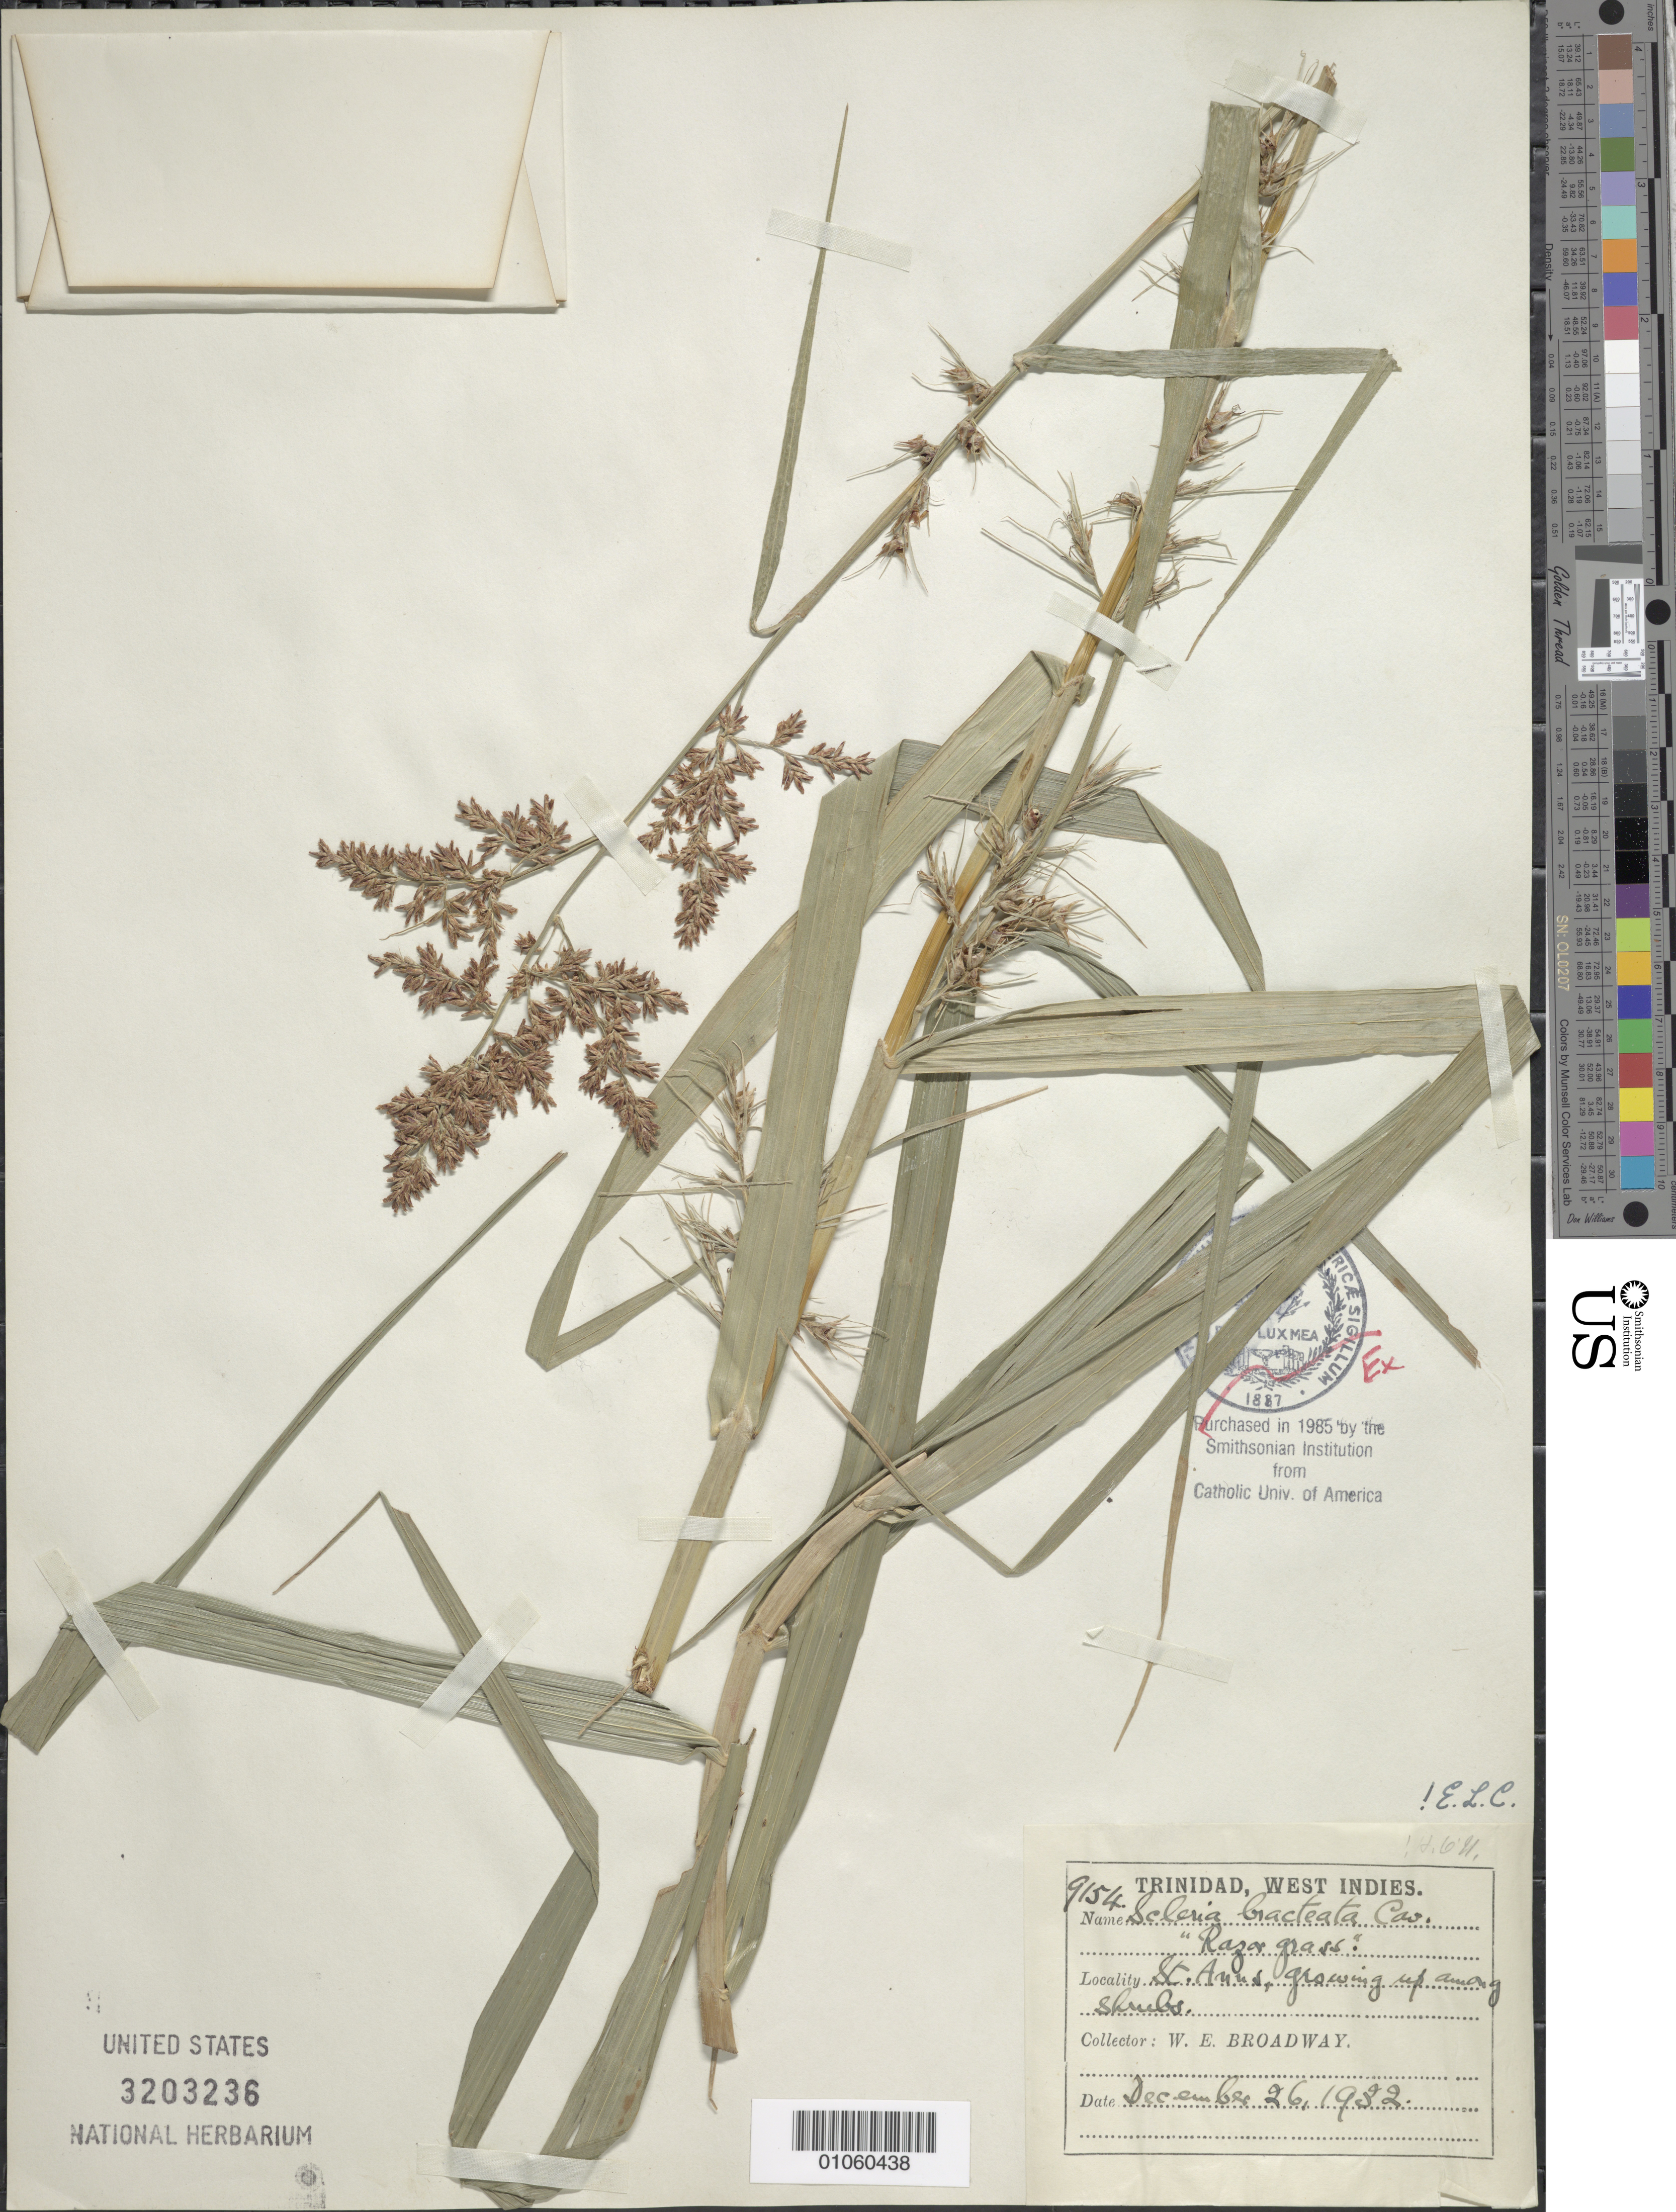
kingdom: Plantae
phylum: Tracheophyta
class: Liliopsida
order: Poales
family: Cyperaceae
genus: Scleria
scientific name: Scleria bracteata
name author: Cav.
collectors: W. E. Broadway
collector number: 9154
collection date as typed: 26 Dec 1932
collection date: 1932-12-26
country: Trinidad and Tobago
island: Trinidad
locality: St. Anns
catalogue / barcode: US 3203236